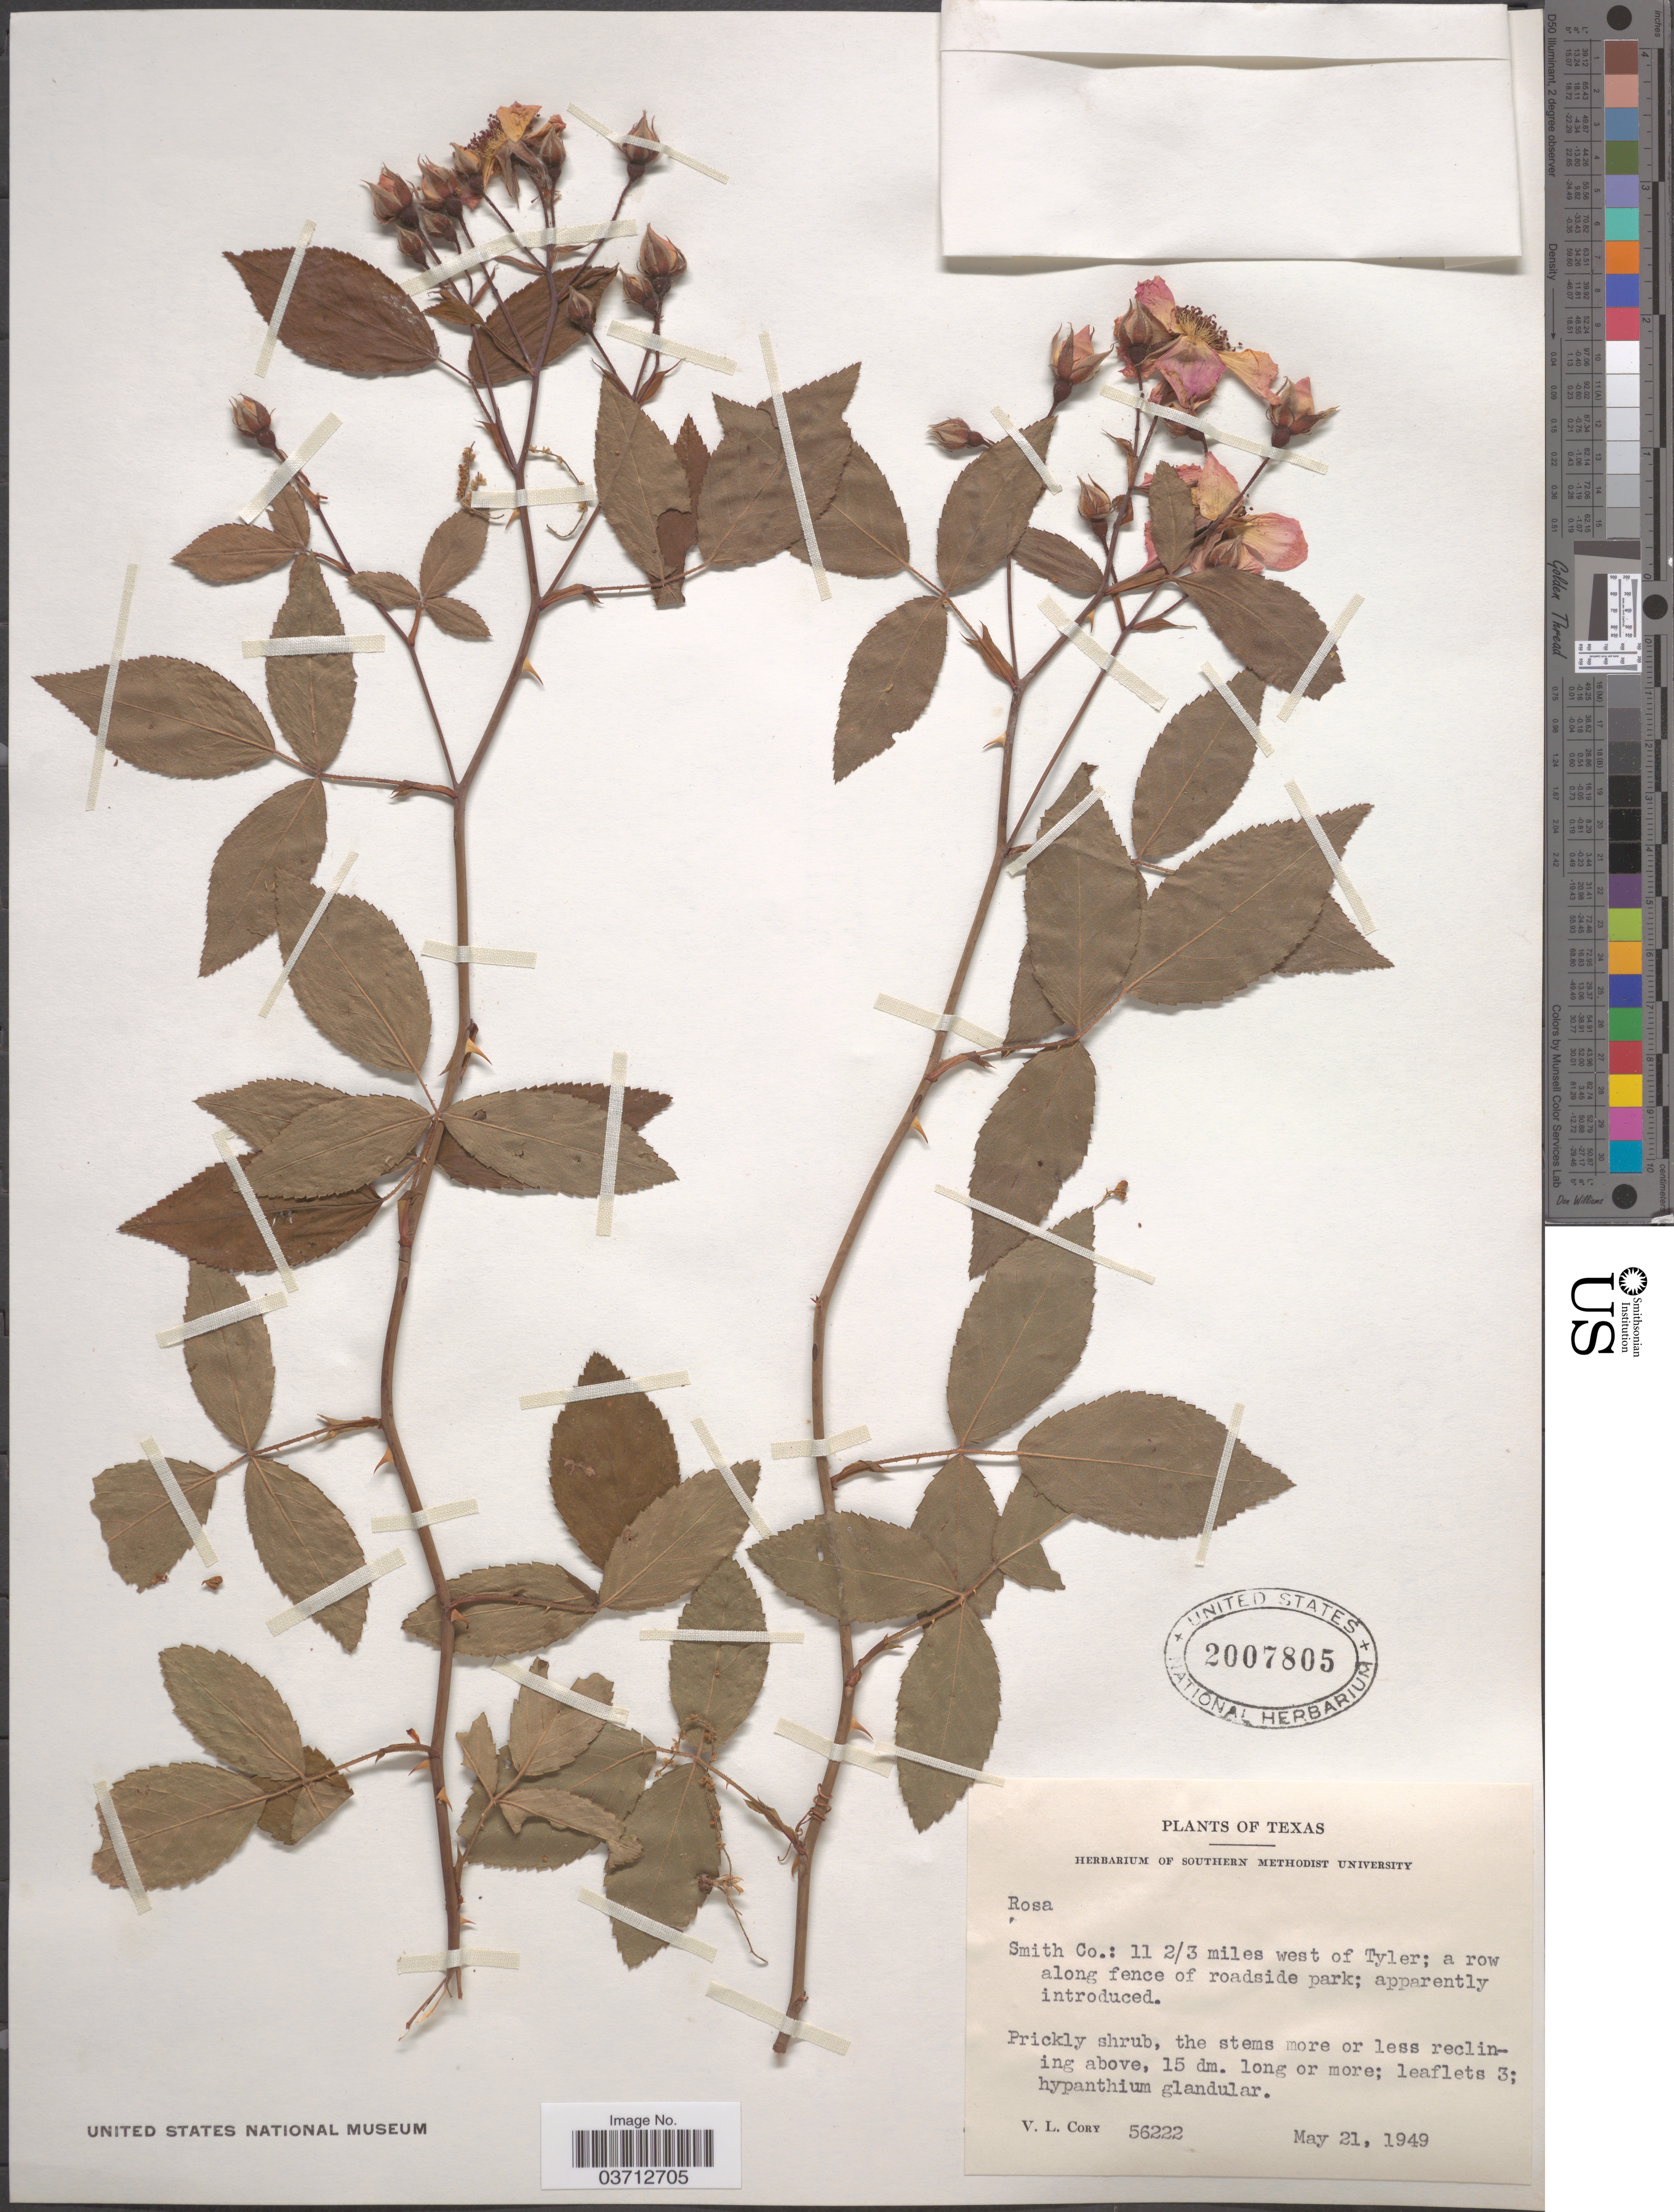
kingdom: Plantae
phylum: Tracheophyta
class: Magnoliopsida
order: Rosales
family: Rosaceae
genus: Rosa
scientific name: Rosa sp.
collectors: V. Cory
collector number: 56222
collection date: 1949-05-21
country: United States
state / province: Texas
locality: Smith Co.: 11 2/3 miles west of Tyler.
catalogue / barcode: US 2007805